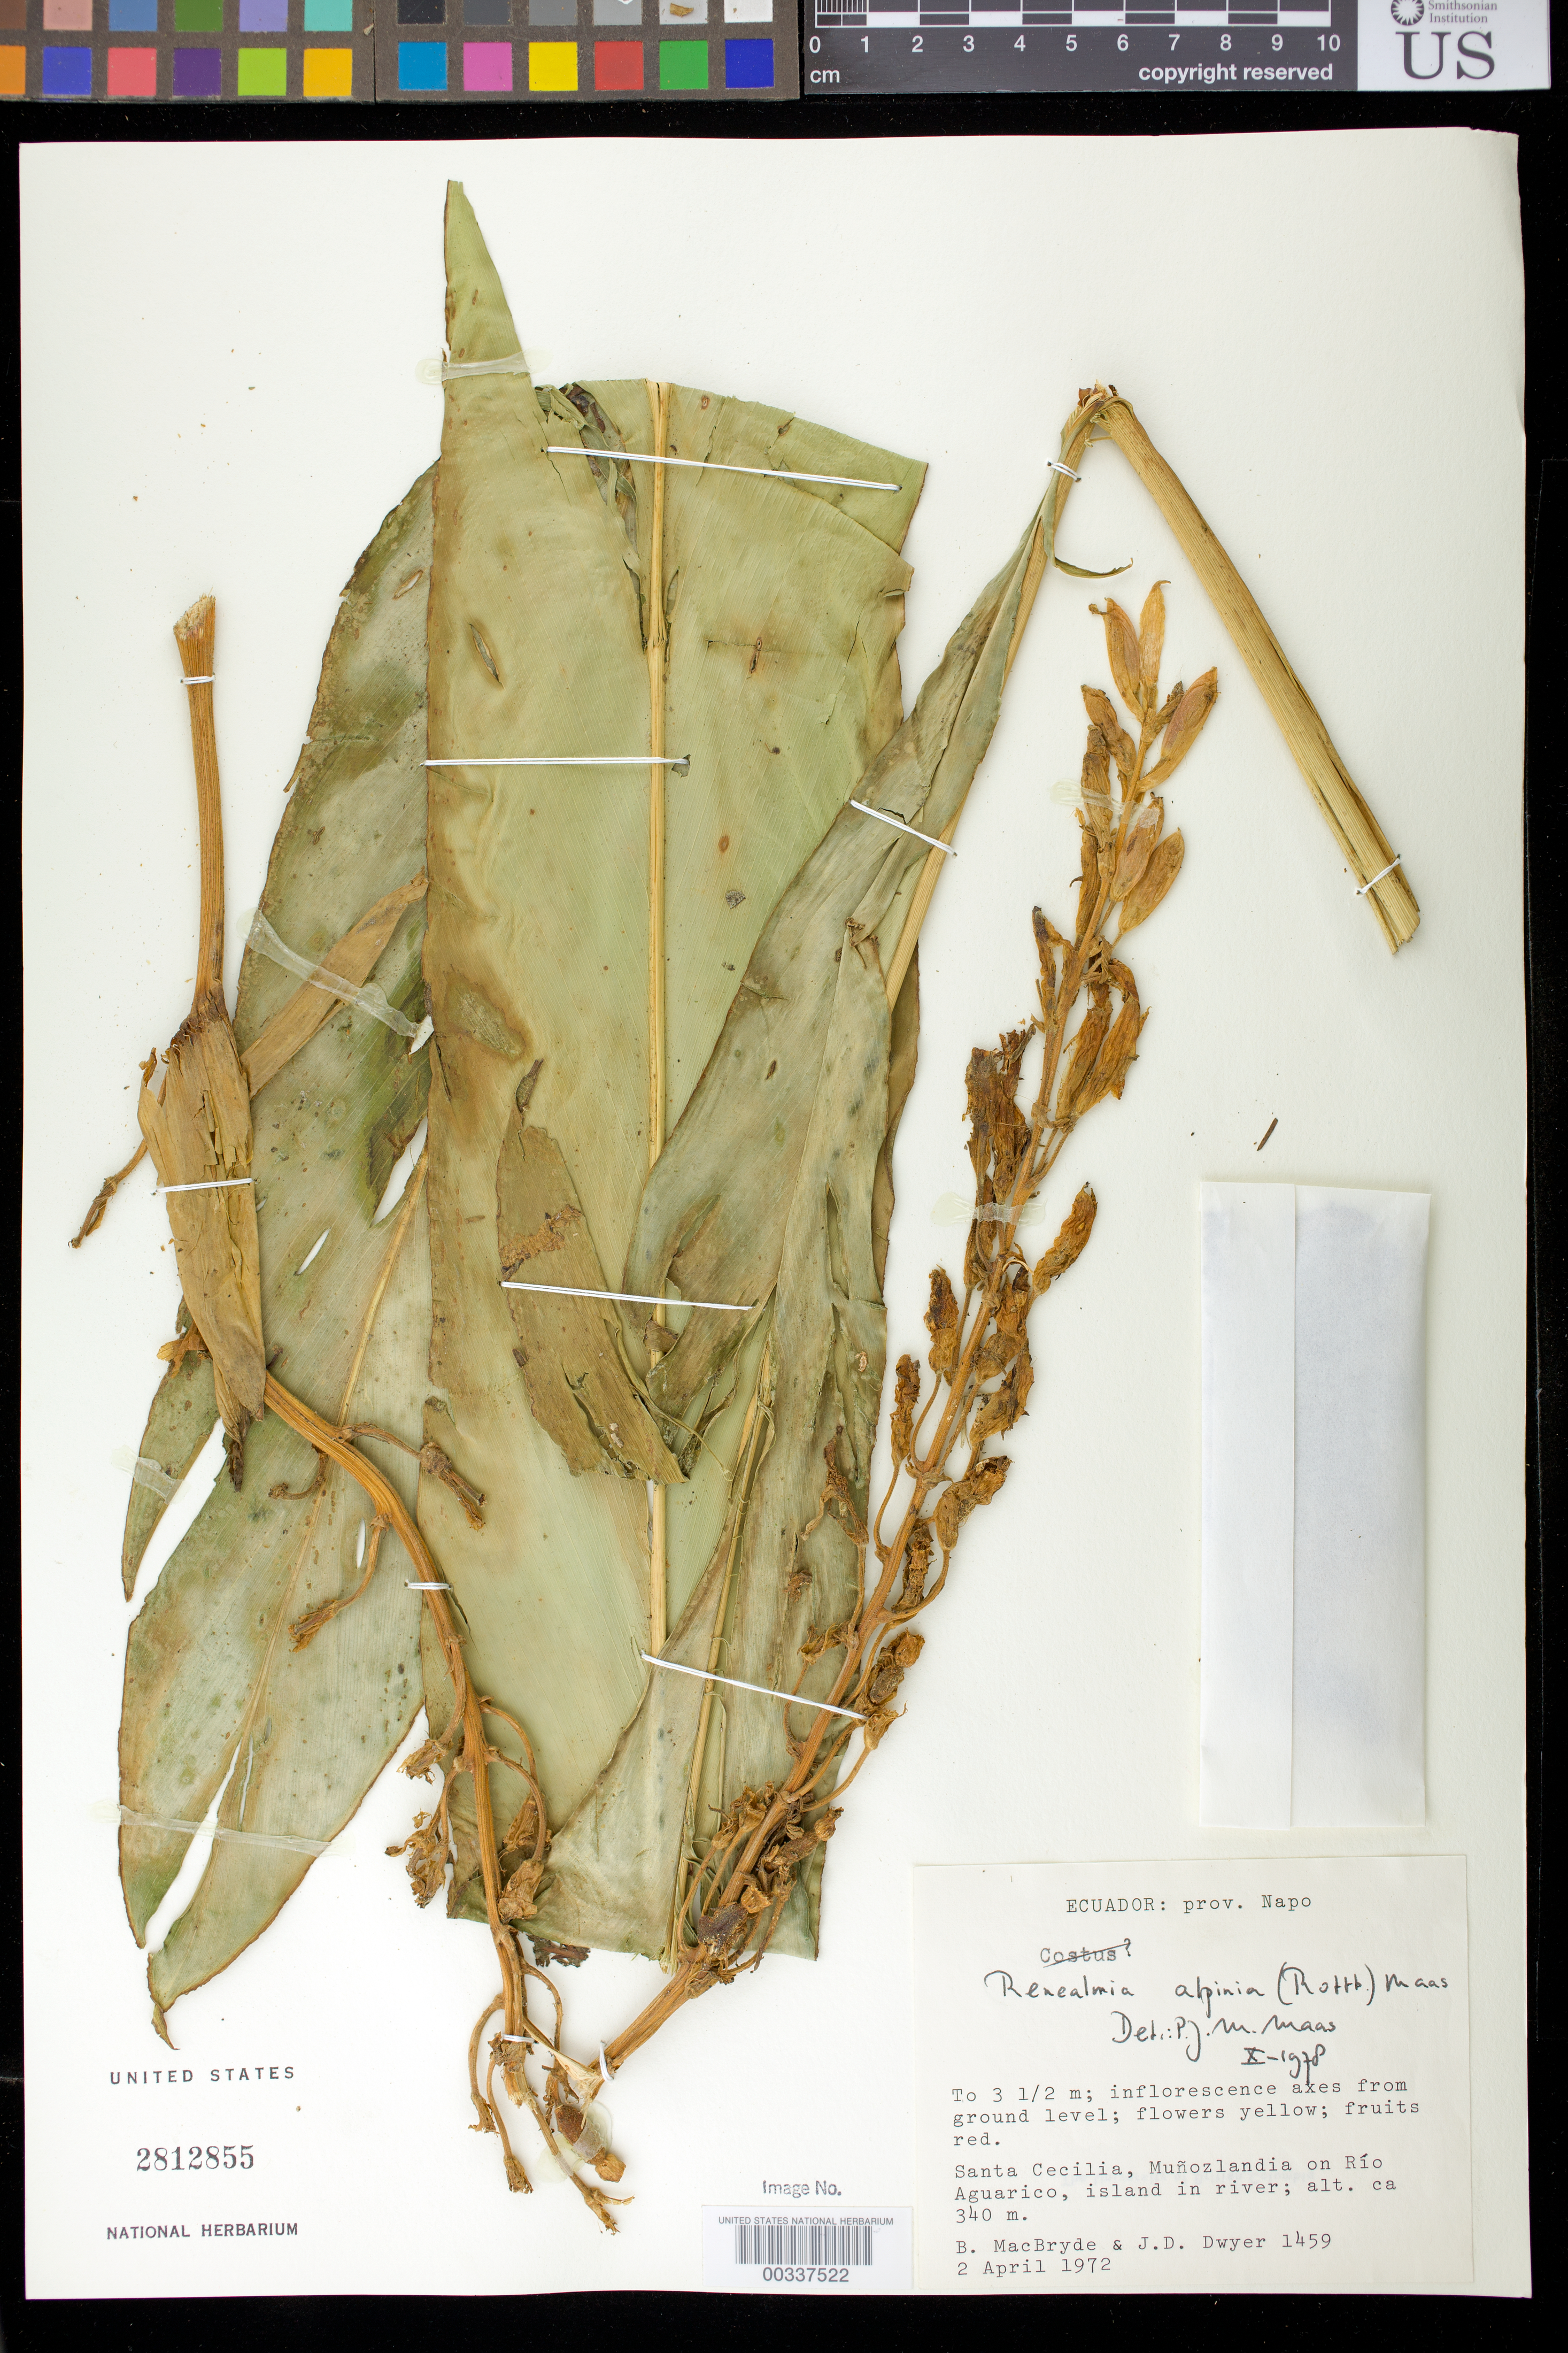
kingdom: Plantae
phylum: Tracheophyta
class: Liliopsida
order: Zingiberales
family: Zingiberaceae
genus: Renealmia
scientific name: Renealmia alpinia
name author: (Rottb.) Maas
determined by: Maas, Paul J. M.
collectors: B. MacBryde & J. D. Dwyer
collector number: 1459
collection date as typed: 02 Apr 1972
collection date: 1972-04-02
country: Ecuador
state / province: Napo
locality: Santa Cecilia, munozlandia on Rio aguaRico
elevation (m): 340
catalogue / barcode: US 2812855